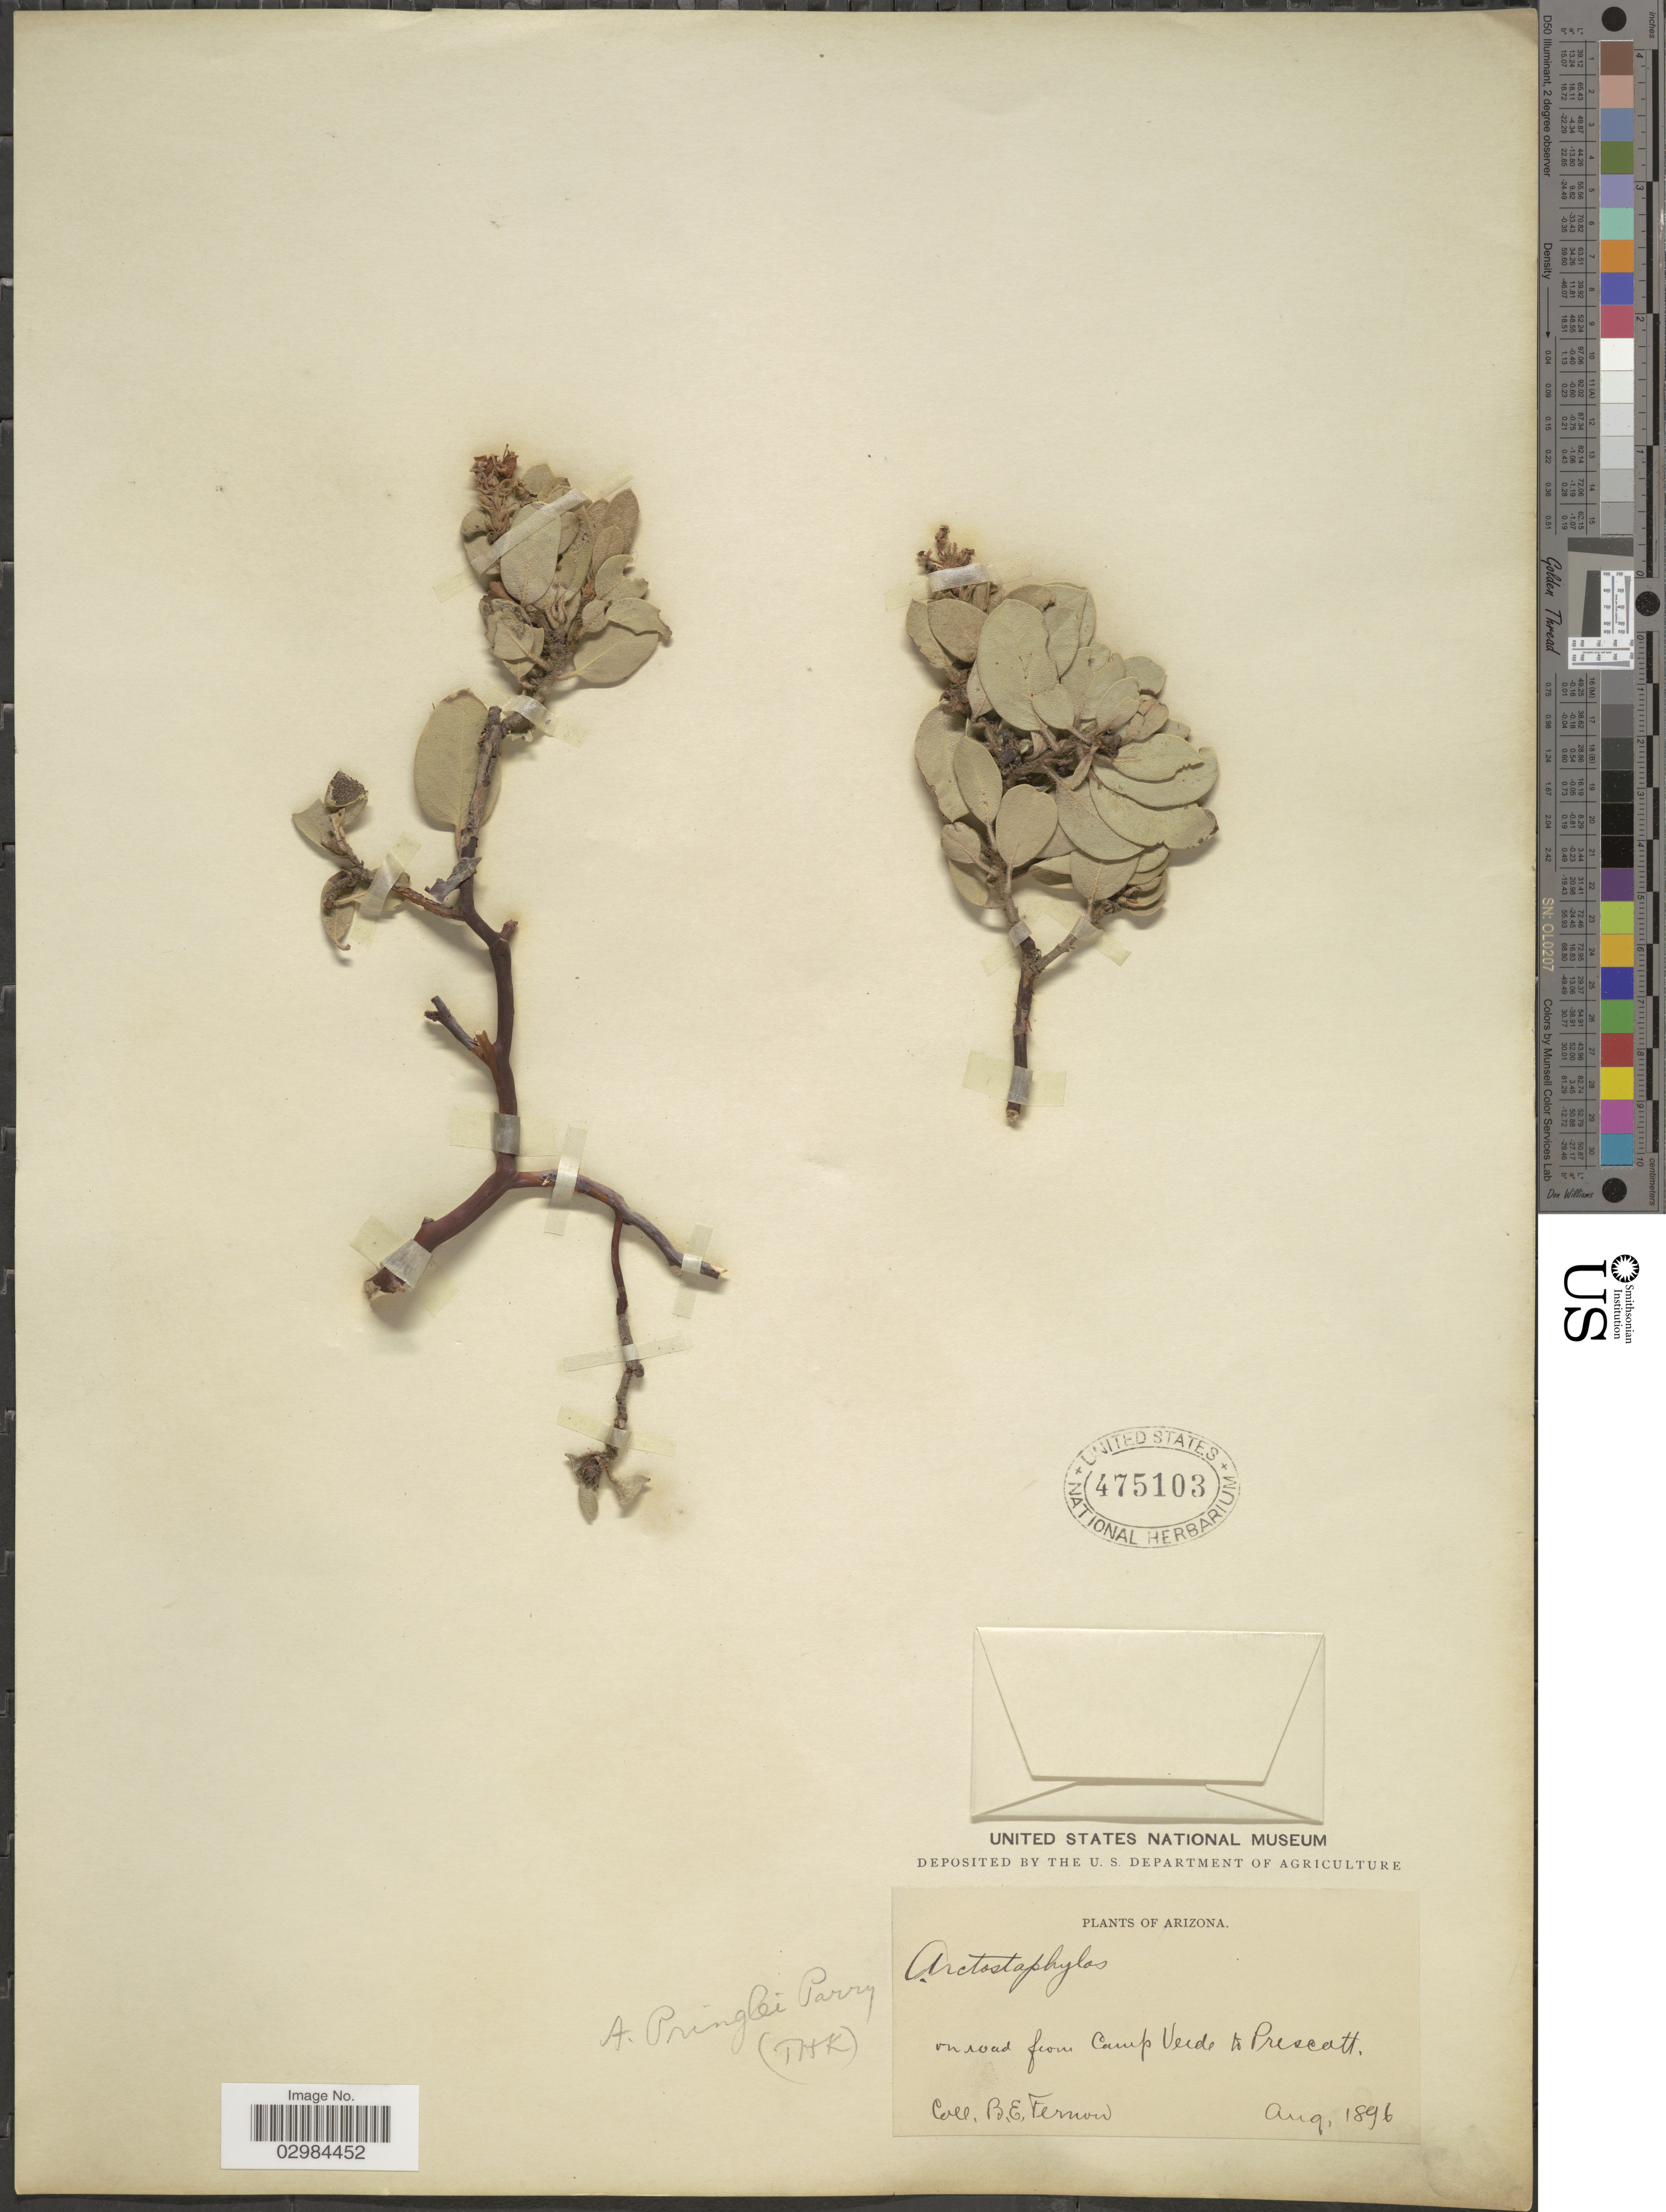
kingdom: Plantae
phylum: Tracheophyta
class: Magnoliopsida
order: Ericales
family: Ericaceae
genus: Arctostaphylos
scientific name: Arctostaphylos pringlei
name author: Parry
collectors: B. Fernow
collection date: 1896-08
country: United States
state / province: Arizona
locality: On road from Camp Verde to Prescott.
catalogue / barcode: US 475103